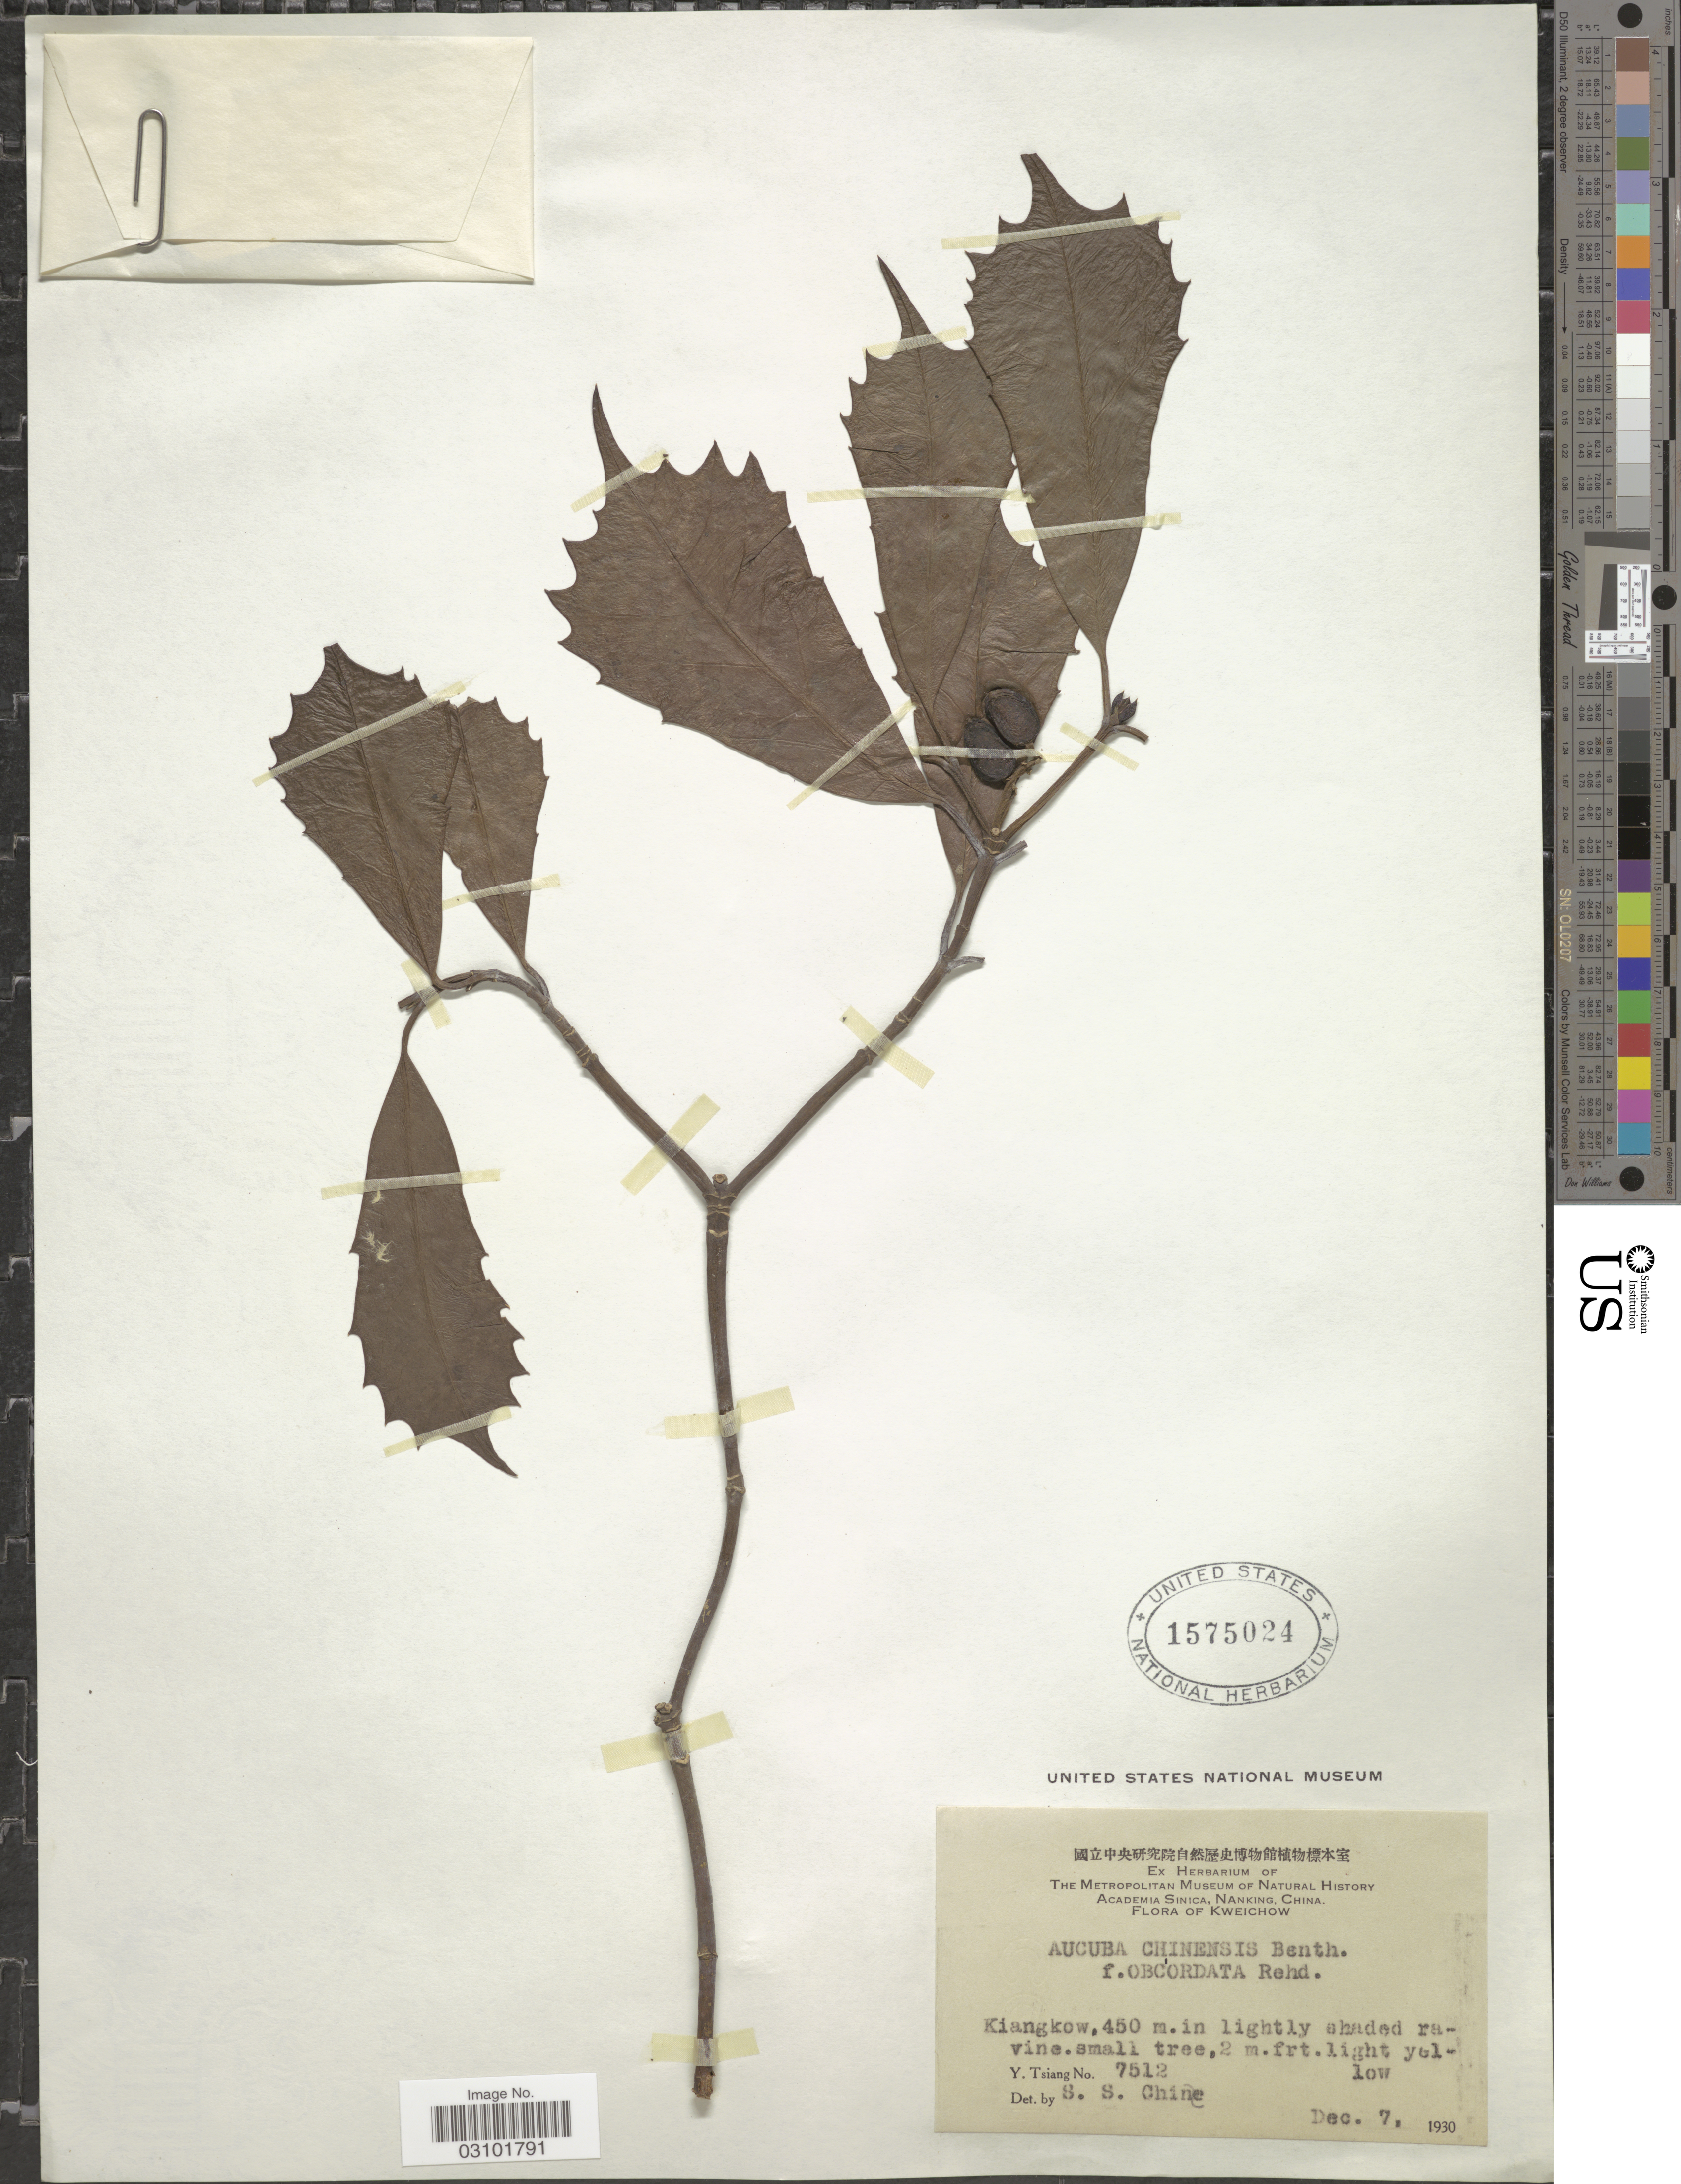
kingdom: Plantae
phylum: Tracheophyta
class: Magnoliopsida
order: Garryales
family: Garryaceae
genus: Aucuba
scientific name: Aucuba chinensis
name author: Benth.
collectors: Y. Tsiang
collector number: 7512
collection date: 1930-12-07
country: China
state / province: Guizhou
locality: Kweichow. Kiangkow.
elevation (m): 450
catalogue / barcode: US 1575024